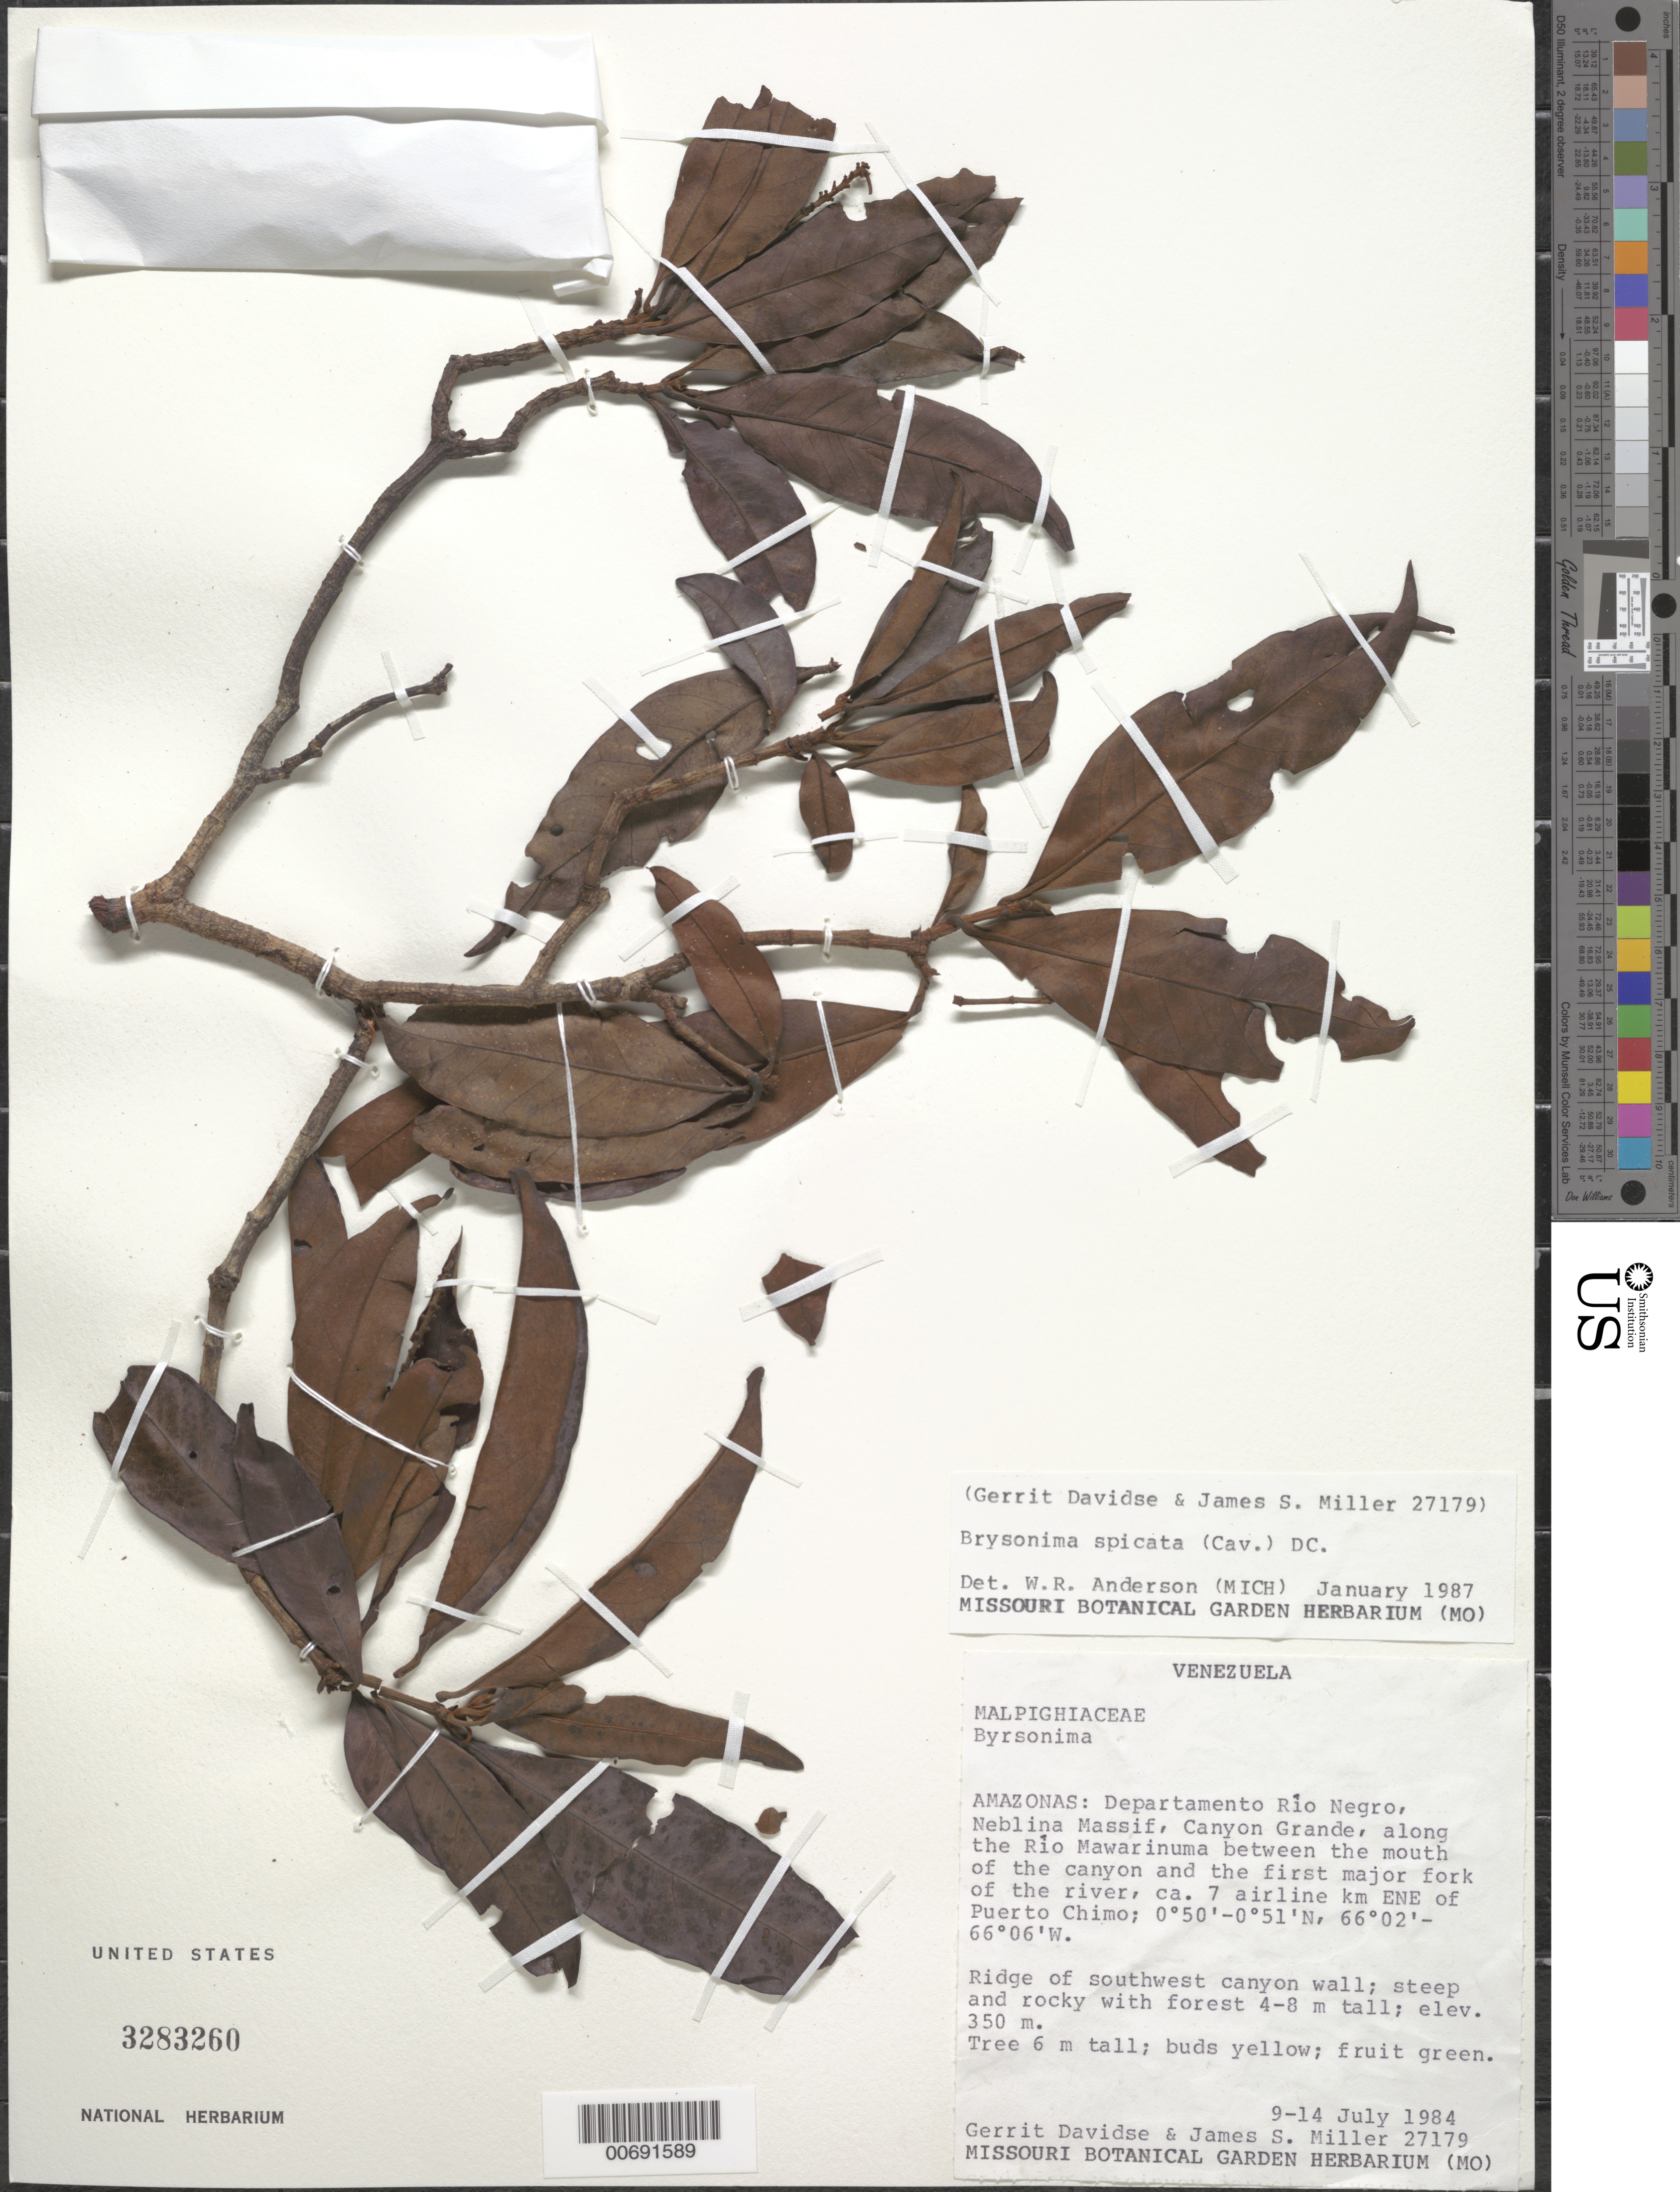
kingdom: Plantae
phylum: Tracheophyta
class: Magnoliopsida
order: Malpighiales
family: Malpighiaceae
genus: Byrsonima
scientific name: Byrsonima spicata (Cav.) DC.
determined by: Anderson, W. R., (MICH), University of Michigan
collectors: G. Davidse & J. S. Miller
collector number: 27179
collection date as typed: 9-Jul-84 to 14-Jul-84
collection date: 1984-07-09/1984-07-14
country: Venezuela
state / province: Amazonas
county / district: Río Negro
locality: Neblina Massif, Canyon Grande, along Río Mawarinuma, 7 airline km E-NE of Puerto Chimo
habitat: SW canyon wall, steep & rocky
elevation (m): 350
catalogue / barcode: US 3283260